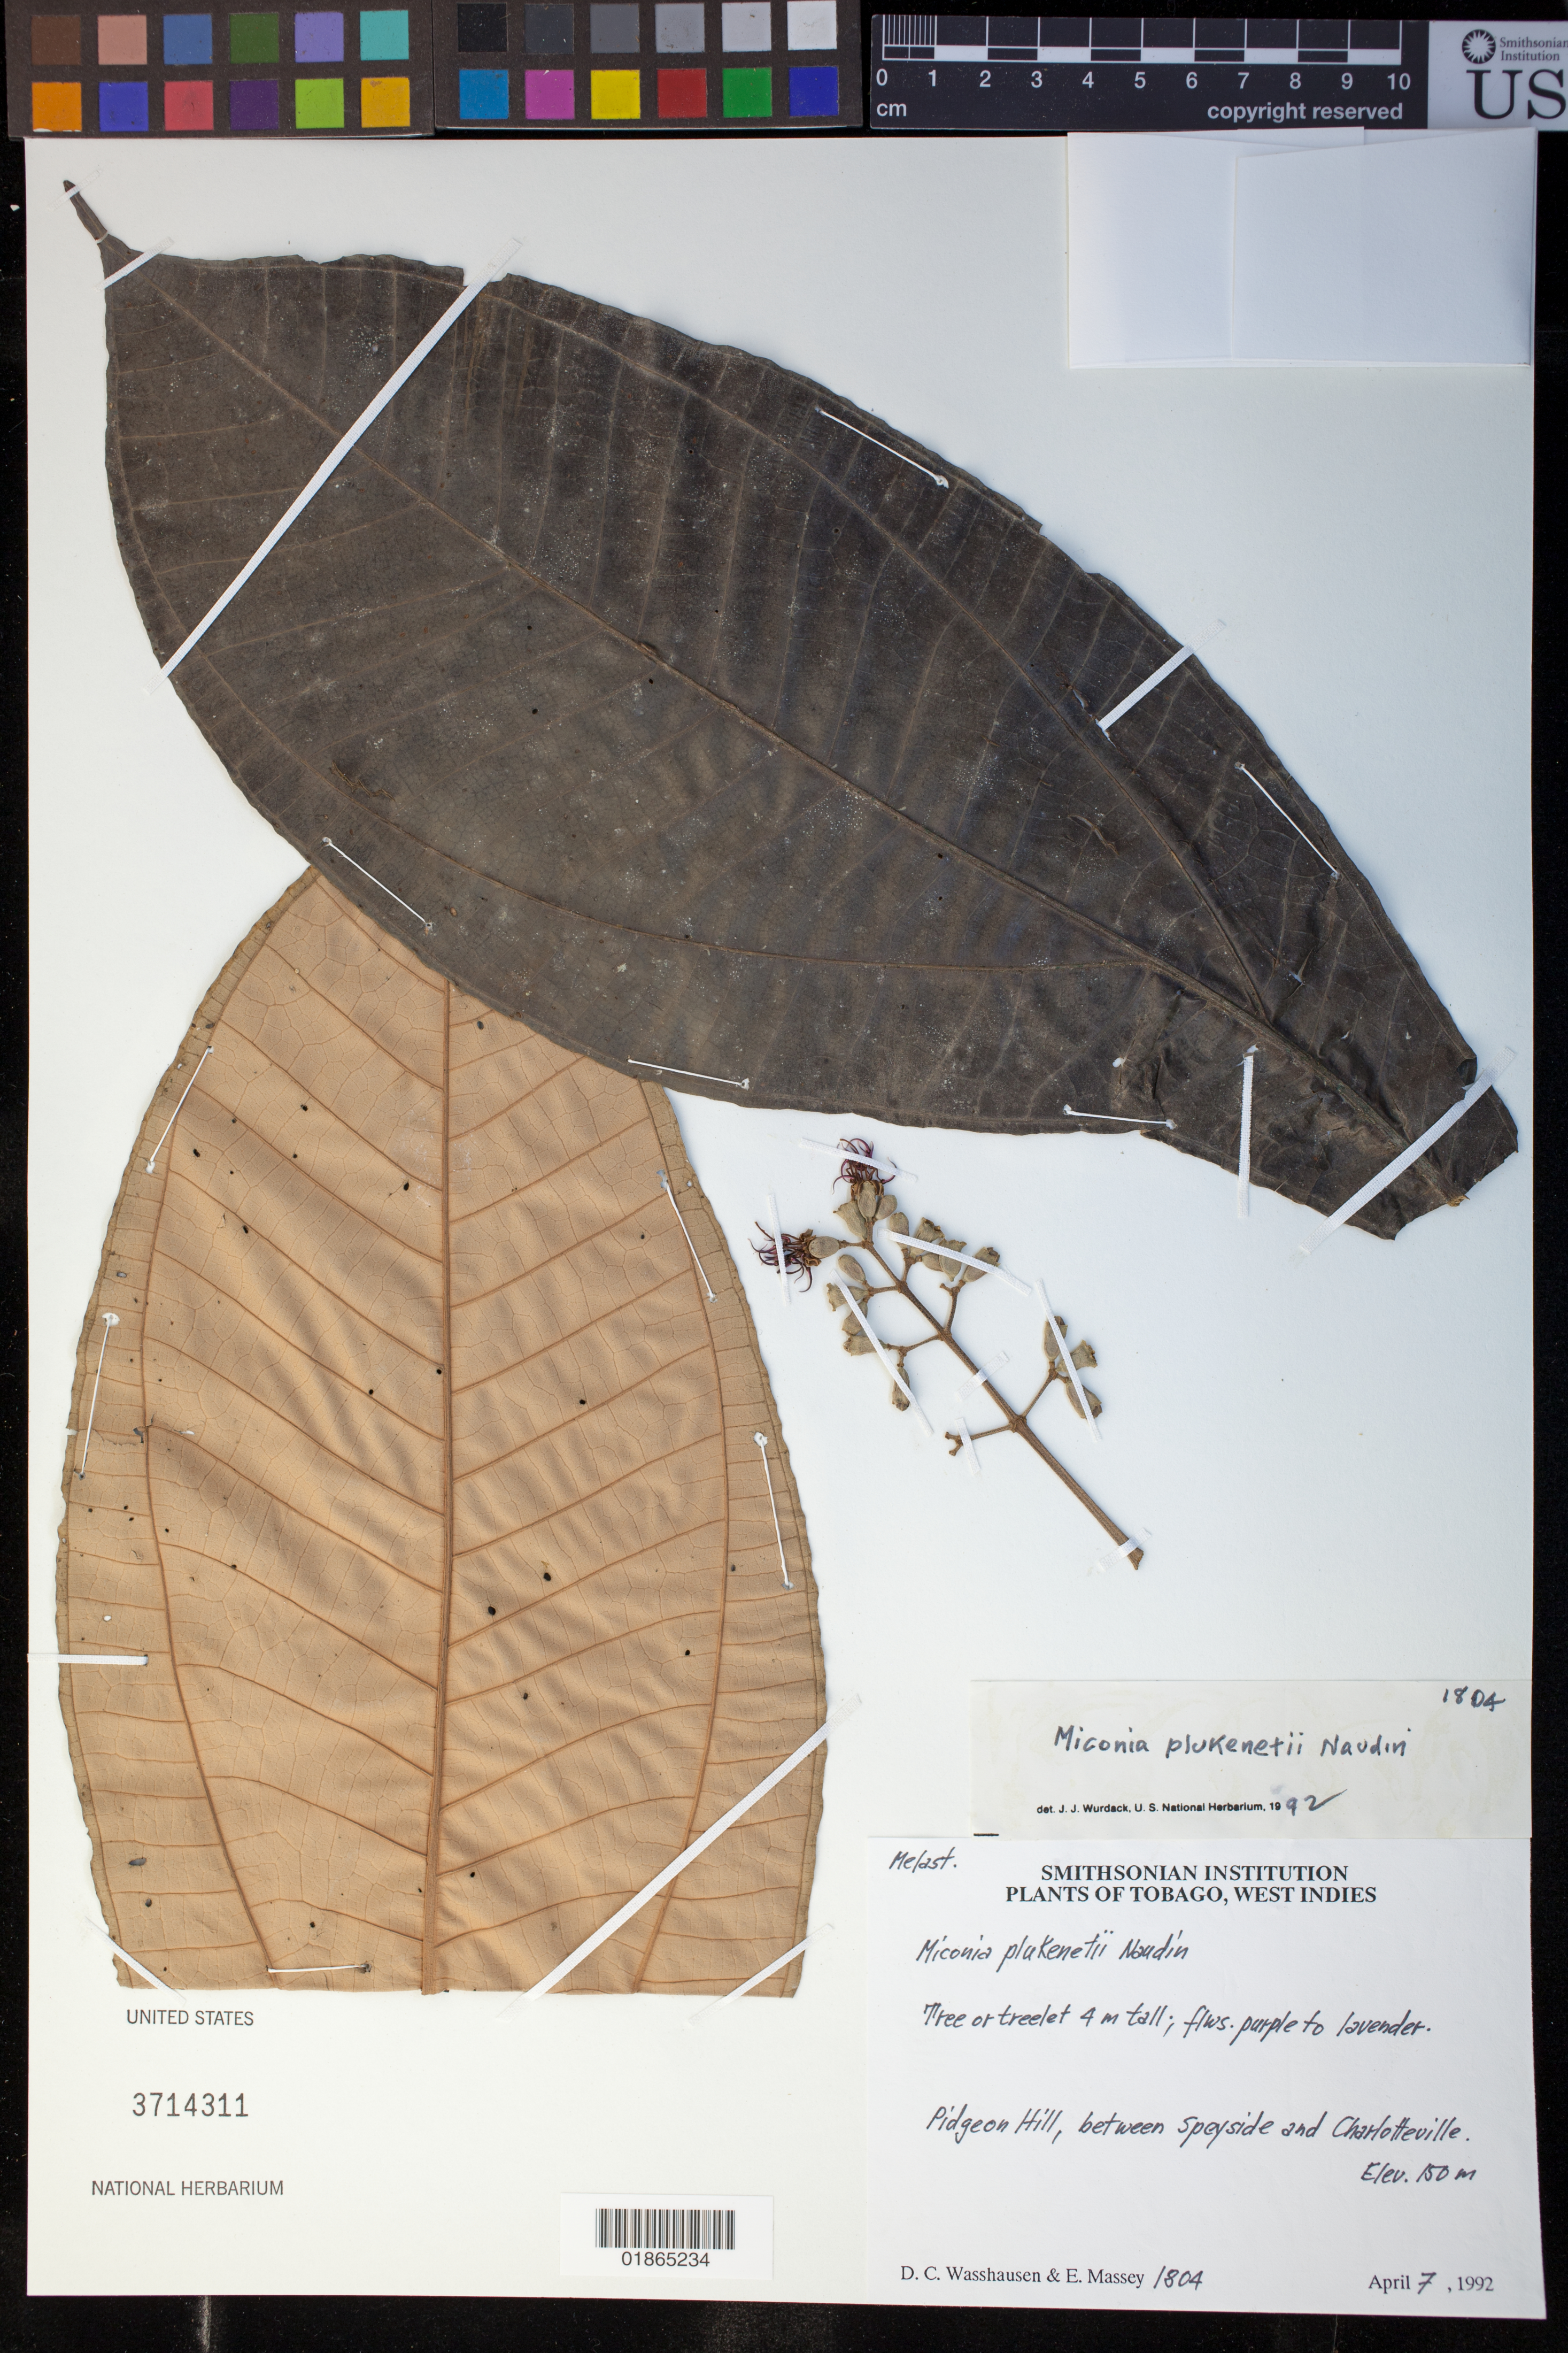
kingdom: Plantae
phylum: Tracheophyta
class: Magnoliopsida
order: Myrtales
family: Melastomataceae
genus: Miconia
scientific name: Miconia plukenetii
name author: Naudin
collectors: D. C. Wasshausen & E. Massey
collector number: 1804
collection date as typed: April 7, 1992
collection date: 1992-04-07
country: Trinidad and Tobago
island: Tobago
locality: Pidgeon Hill, between Speyside and Charlotteville.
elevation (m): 150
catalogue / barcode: US 3714311